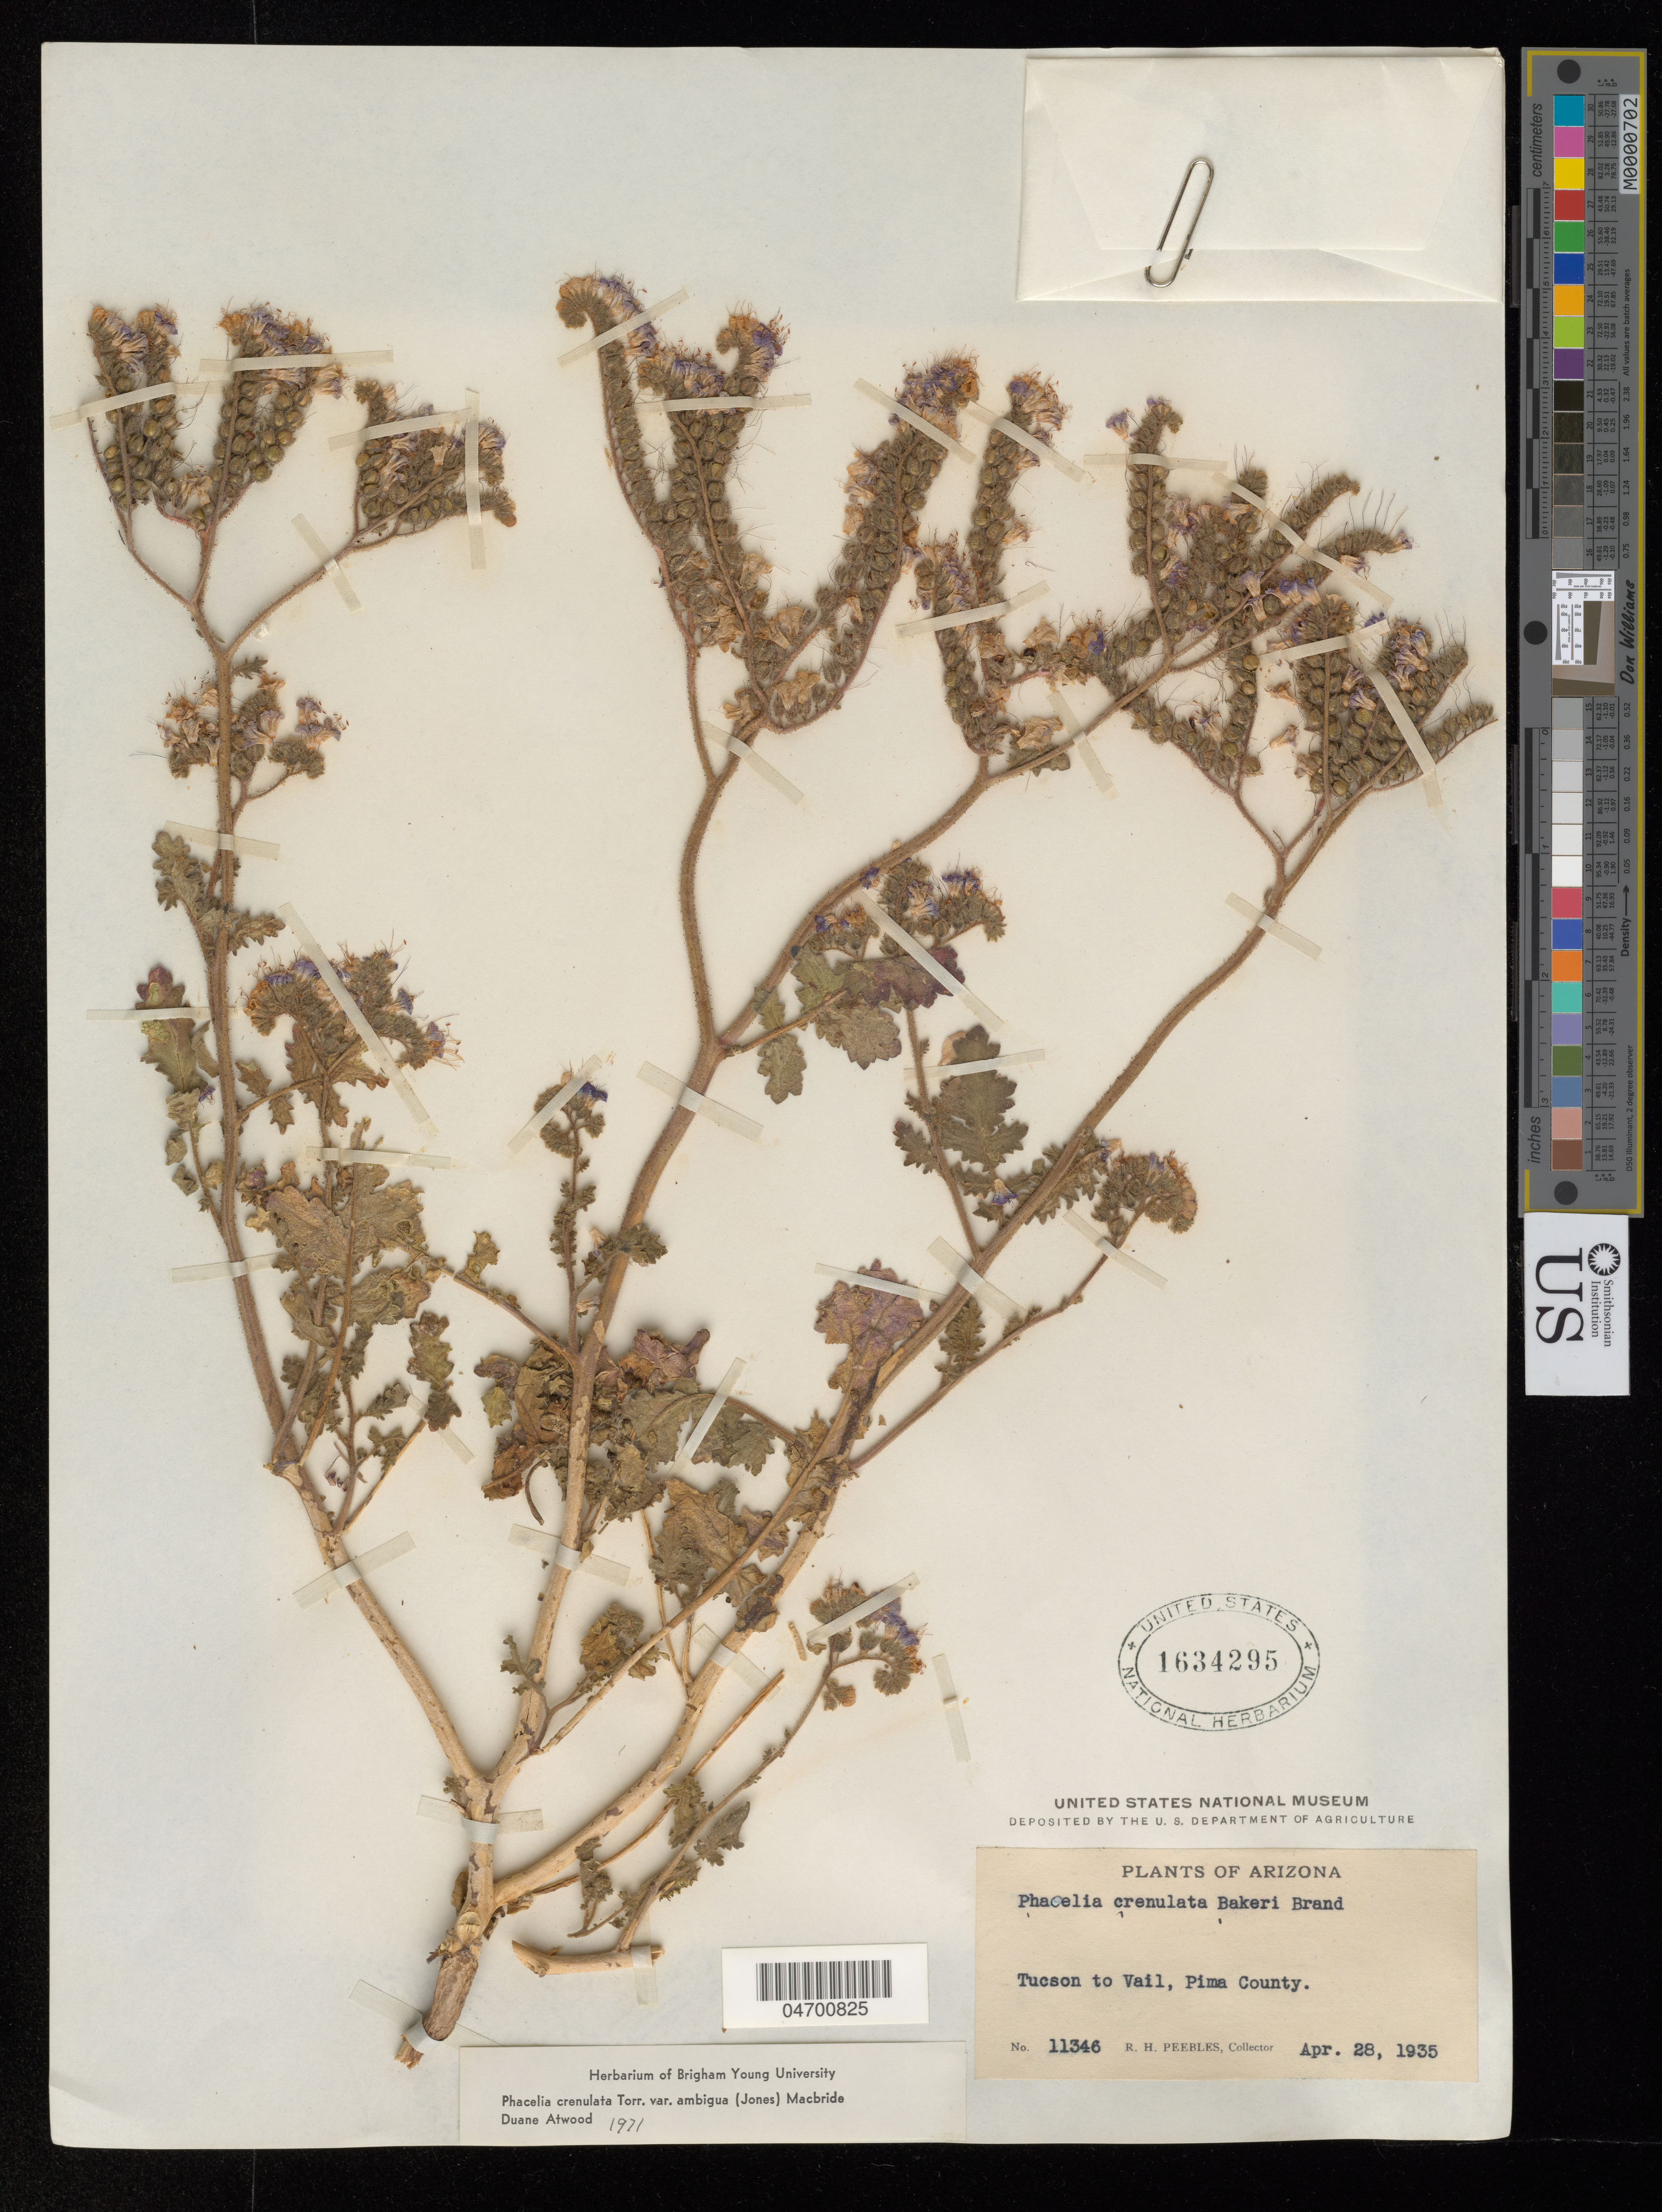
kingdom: Plantae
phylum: Tracheophyta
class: Magnoliopsida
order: Boraginales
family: Hydrophyllaceae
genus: Phacelia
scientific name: Phacelia crenulata var. ambigua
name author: (M.E. Jones) J.F. Macbr.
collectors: R. H. Peebles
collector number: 11346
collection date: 1935-04-28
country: United States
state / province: Arizona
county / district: Pima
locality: Tucson to Vail, Pima County.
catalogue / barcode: US 1634295